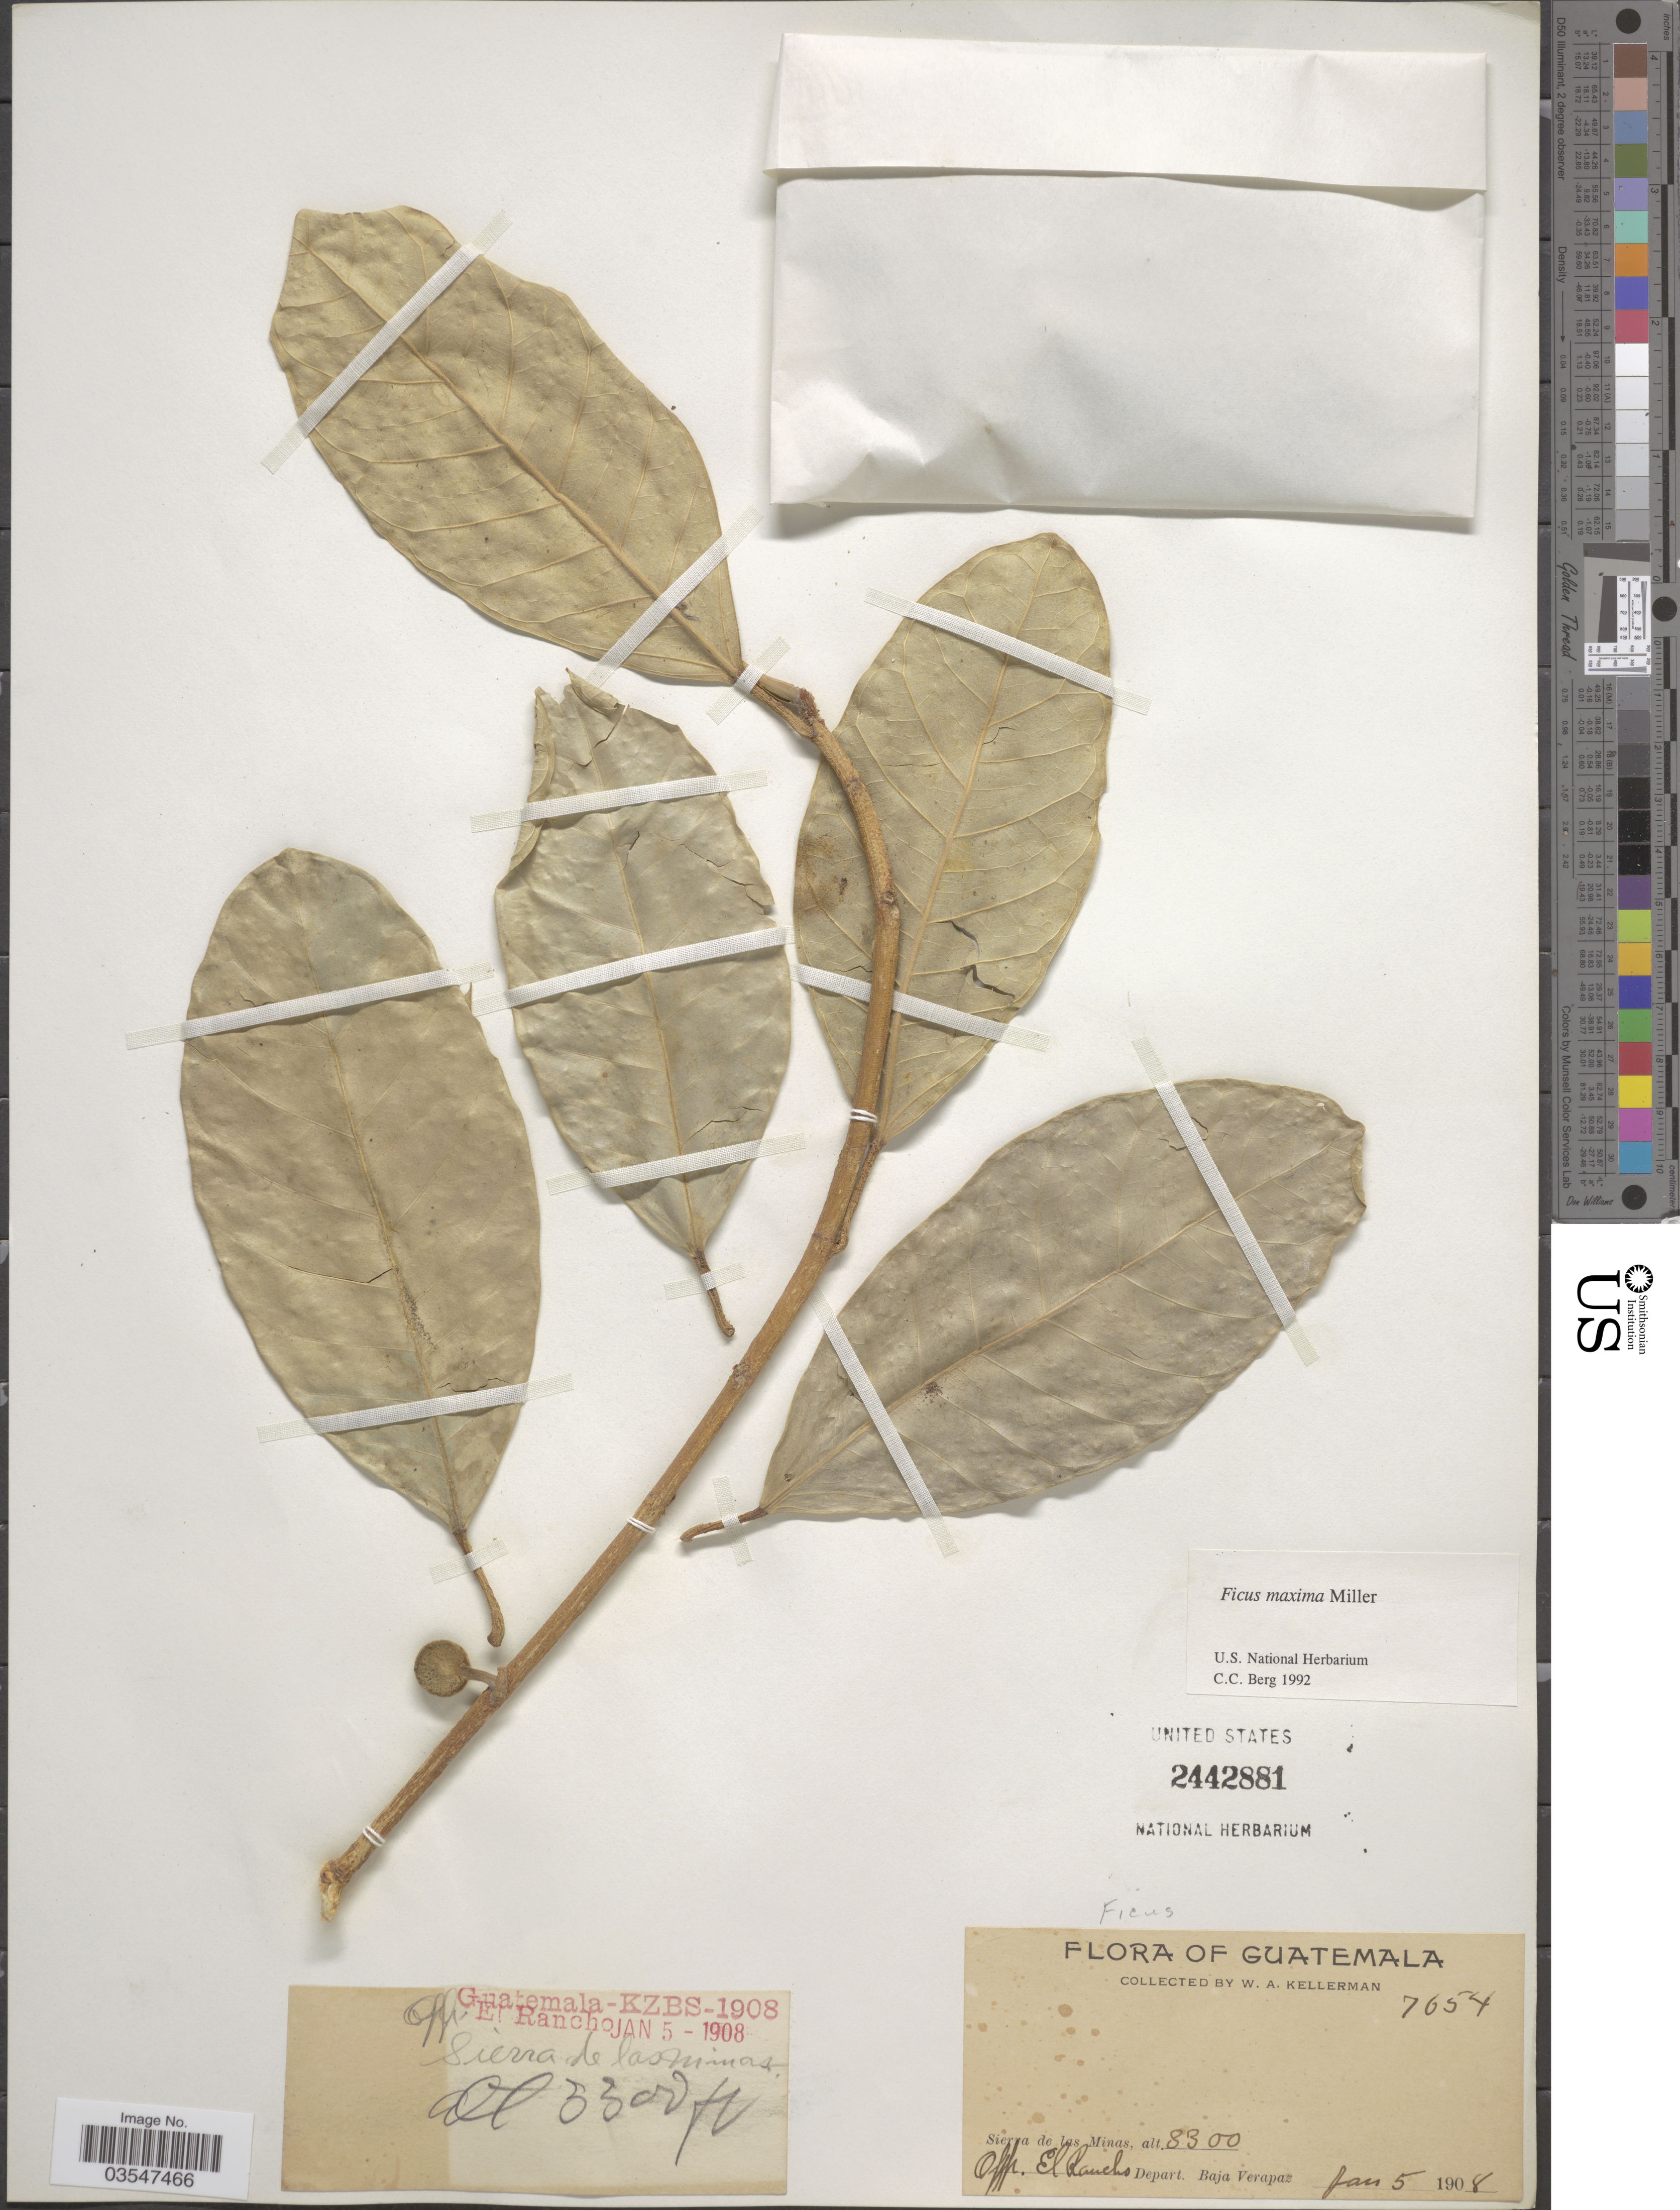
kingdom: Plantae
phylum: Tracheophyta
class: Magnoliopsida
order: Rosales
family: Moraceae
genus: Ficus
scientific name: Ficus maxima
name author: Mill.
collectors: W. Kellerman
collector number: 7654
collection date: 1908-01-05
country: Guatemala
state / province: Baja Verapaz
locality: Sierra de las Minas, Off. El Rancho, Depart. Baja Verapaz.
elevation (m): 1006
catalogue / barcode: US 2442881